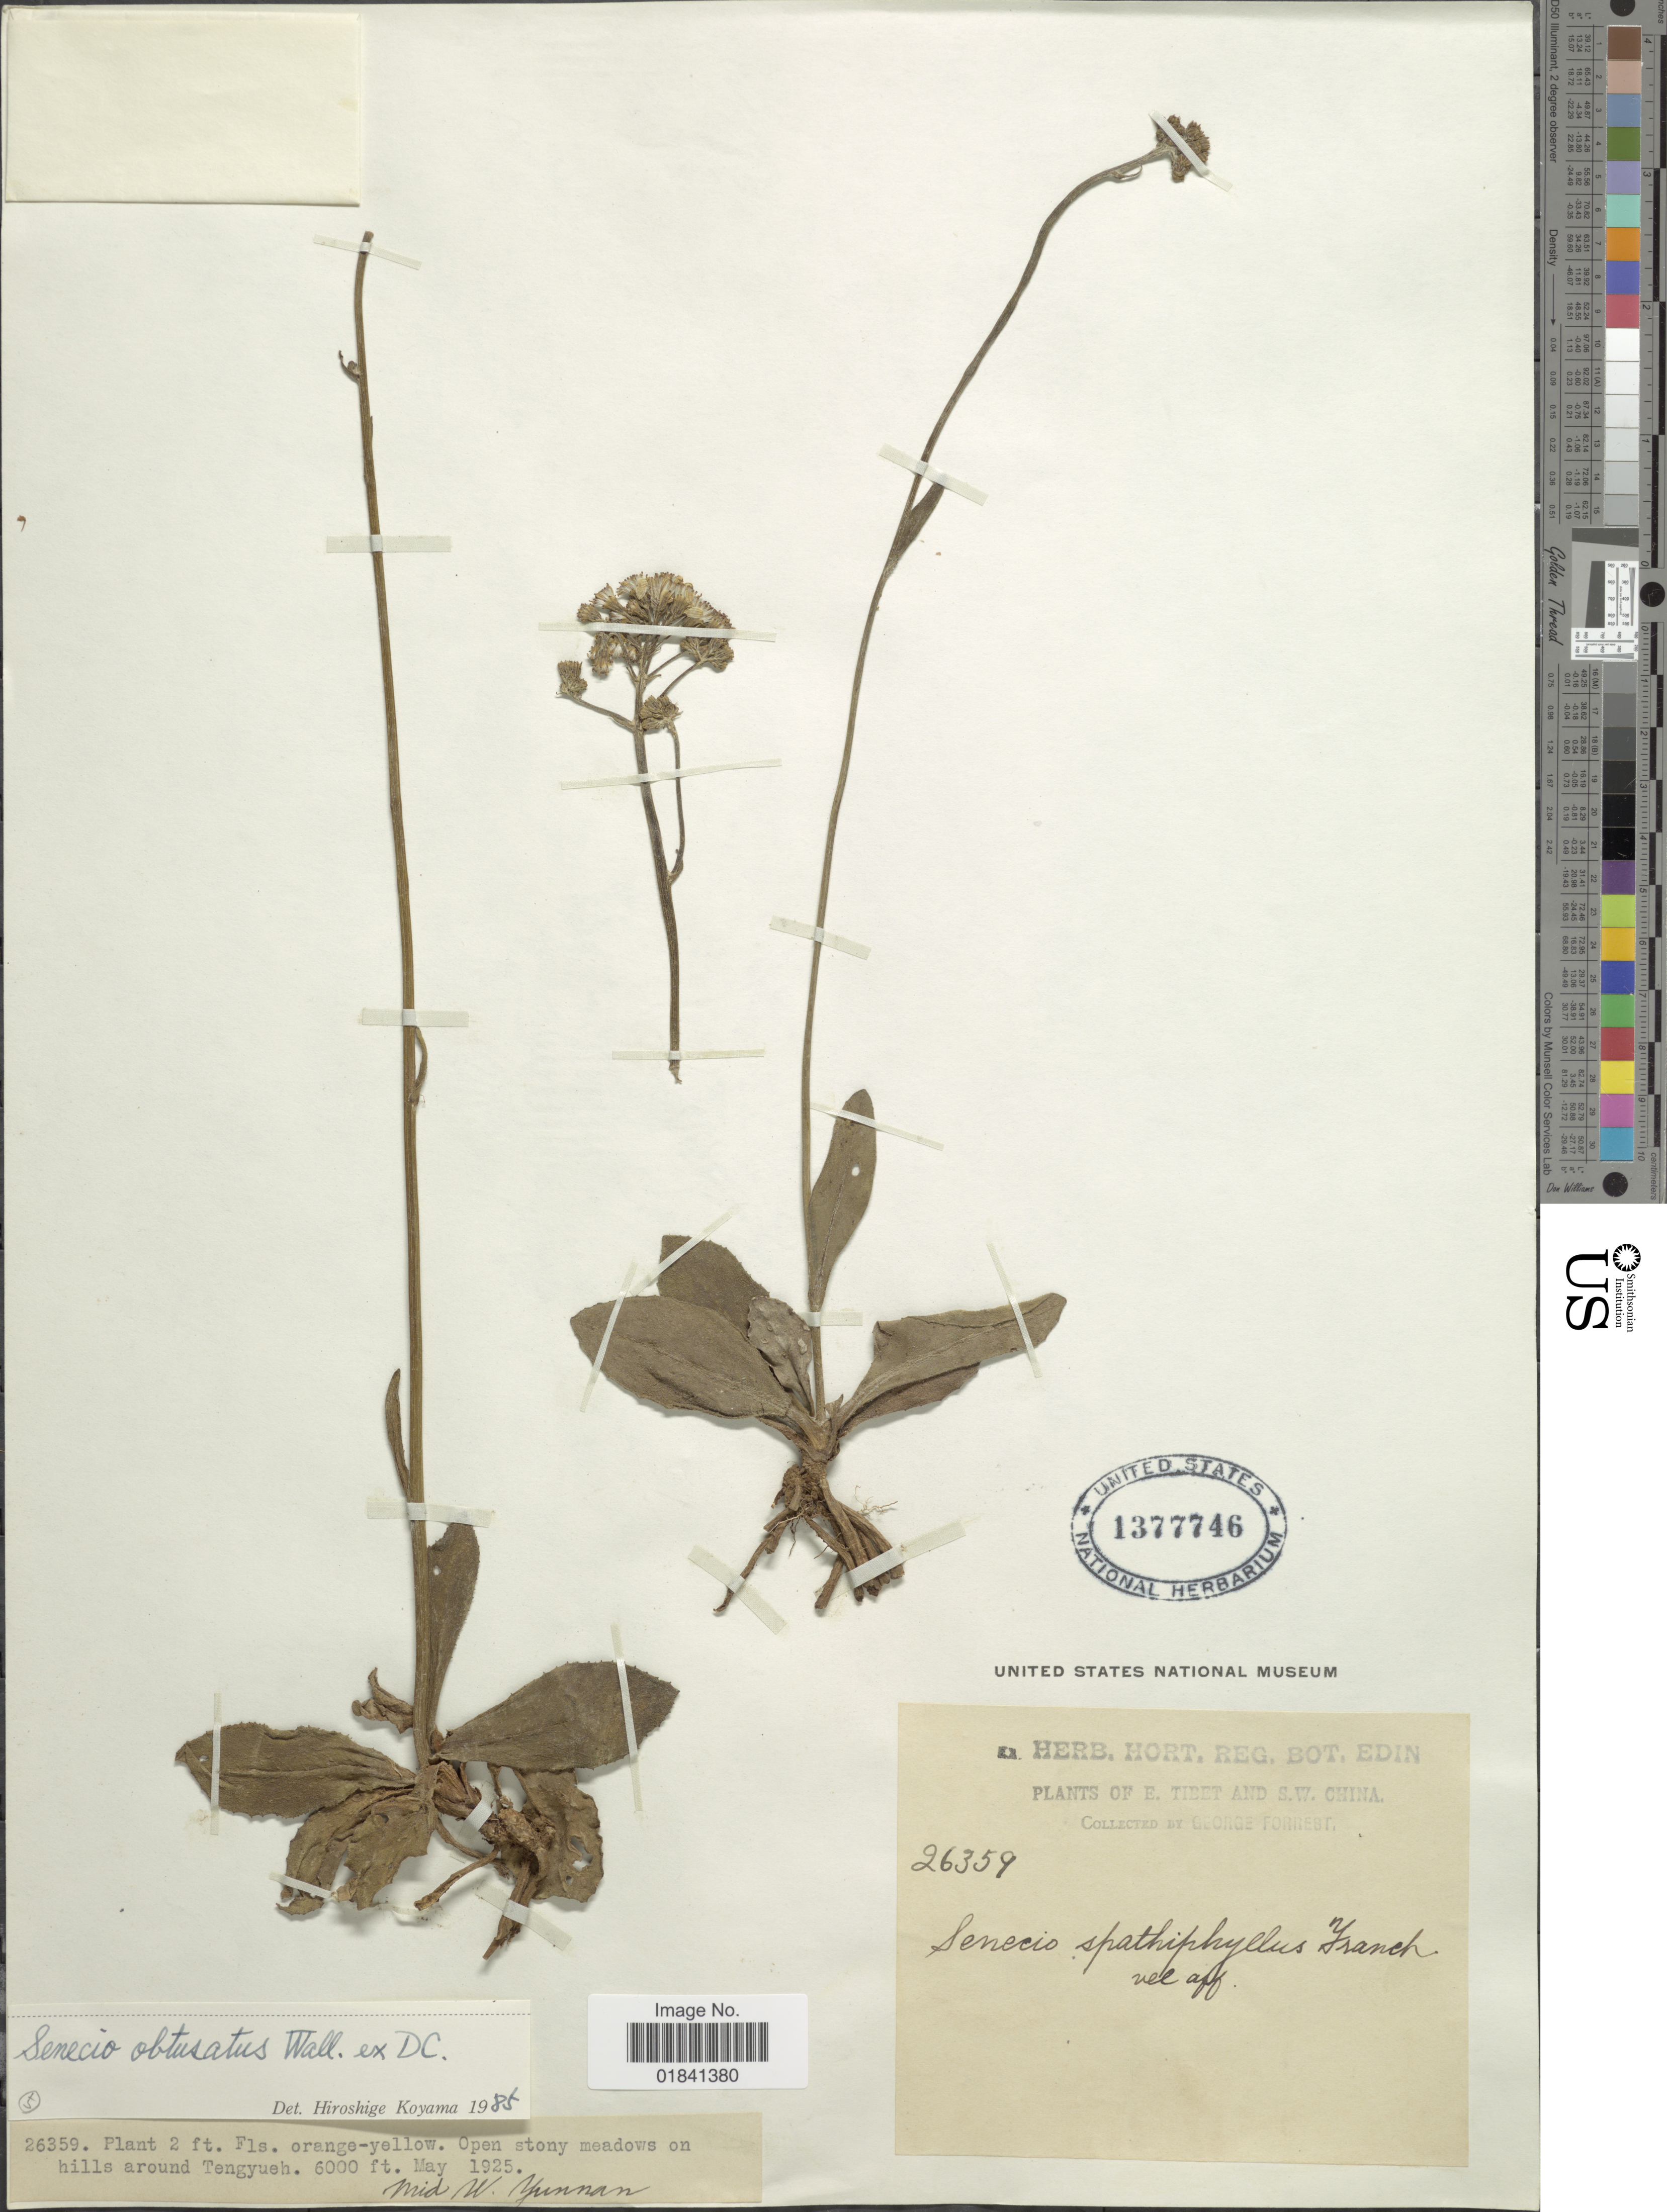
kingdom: Plantae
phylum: Tracheophyta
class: Magnoliopsida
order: Asterales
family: Asteraceae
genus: Senecio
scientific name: Senecio obtusatus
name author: Banks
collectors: G. Forrest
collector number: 26359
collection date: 1925-05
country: China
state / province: Yunnan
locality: Open stony meadows on hills around Tengyueh, mid W. Yunnan, E. Tibet and S.W. China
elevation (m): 1829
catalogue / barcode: US 1377746